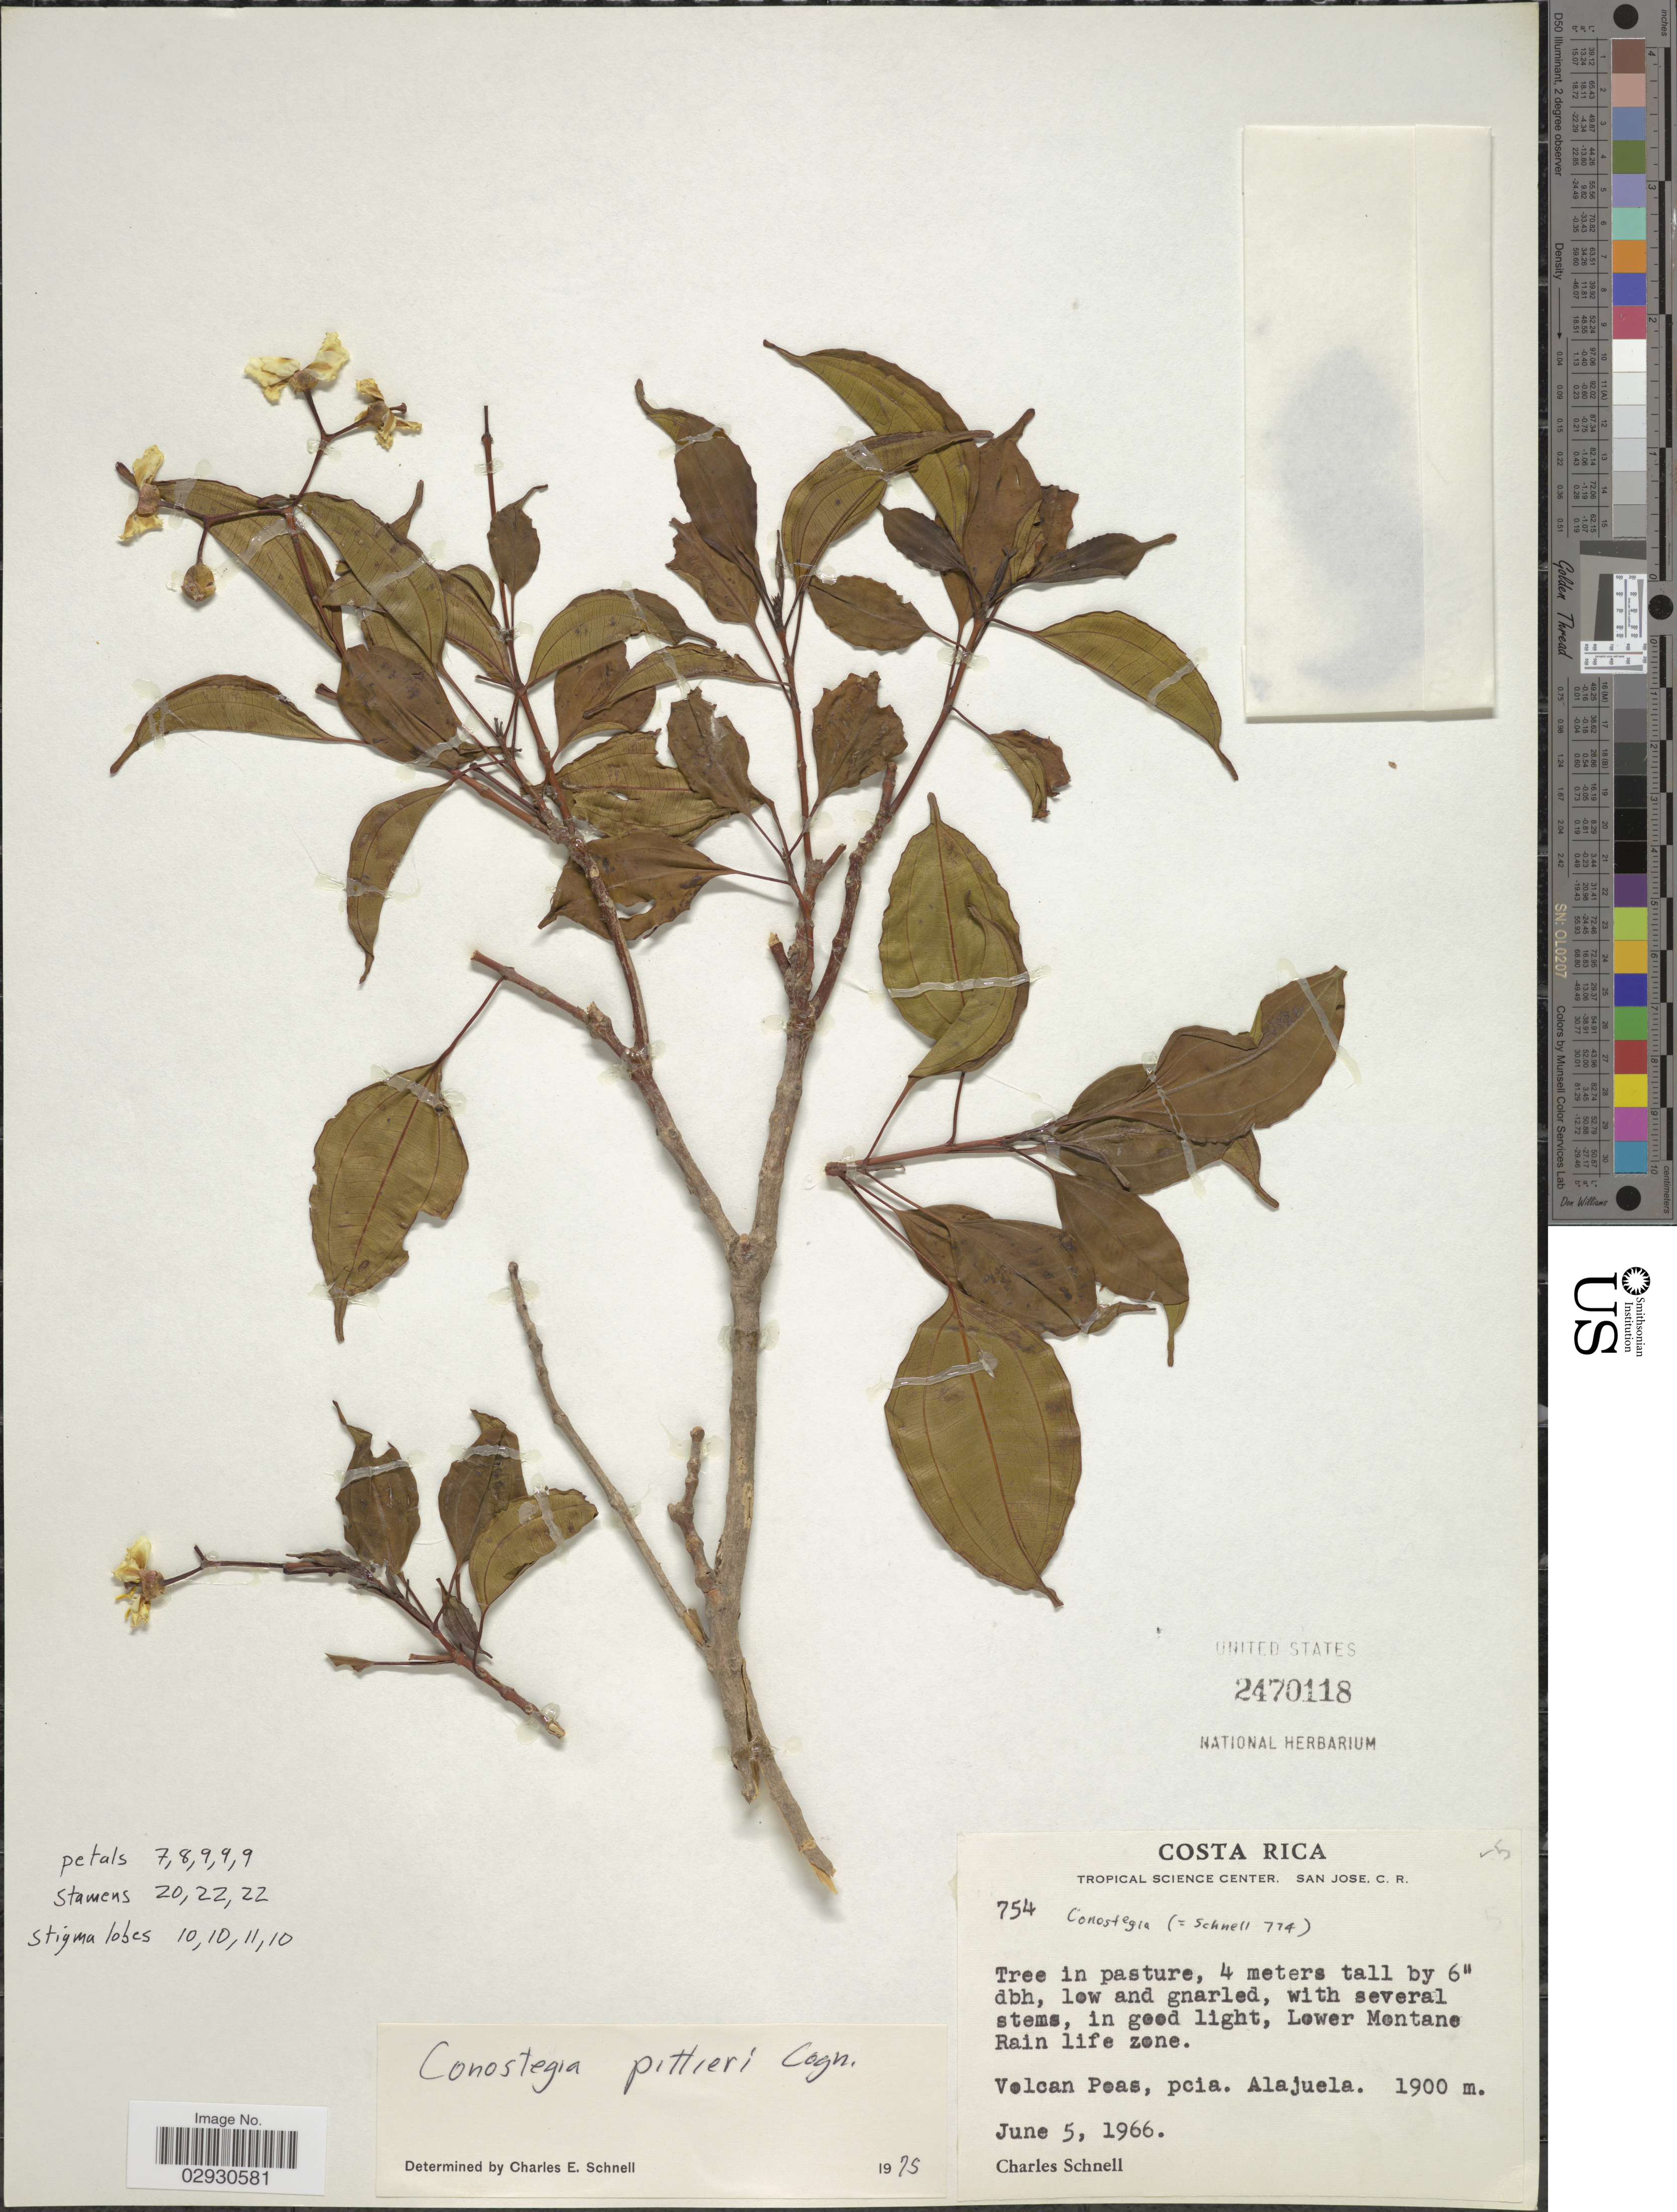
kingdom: Plantae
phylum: Tracheophyta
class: Magnoliopsida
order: Myrtales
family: Melastomataceae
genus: Conostegia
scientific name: Conostegia pittieri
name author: Cogn.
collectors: C. Schnell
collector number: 754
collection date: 1966-06-05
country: Costa Rica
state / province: Alajuela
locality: Lower Montane Rain life zone, Volcan Poas, pcia. Alajuela.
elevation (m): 1900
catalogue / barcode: US 2470118